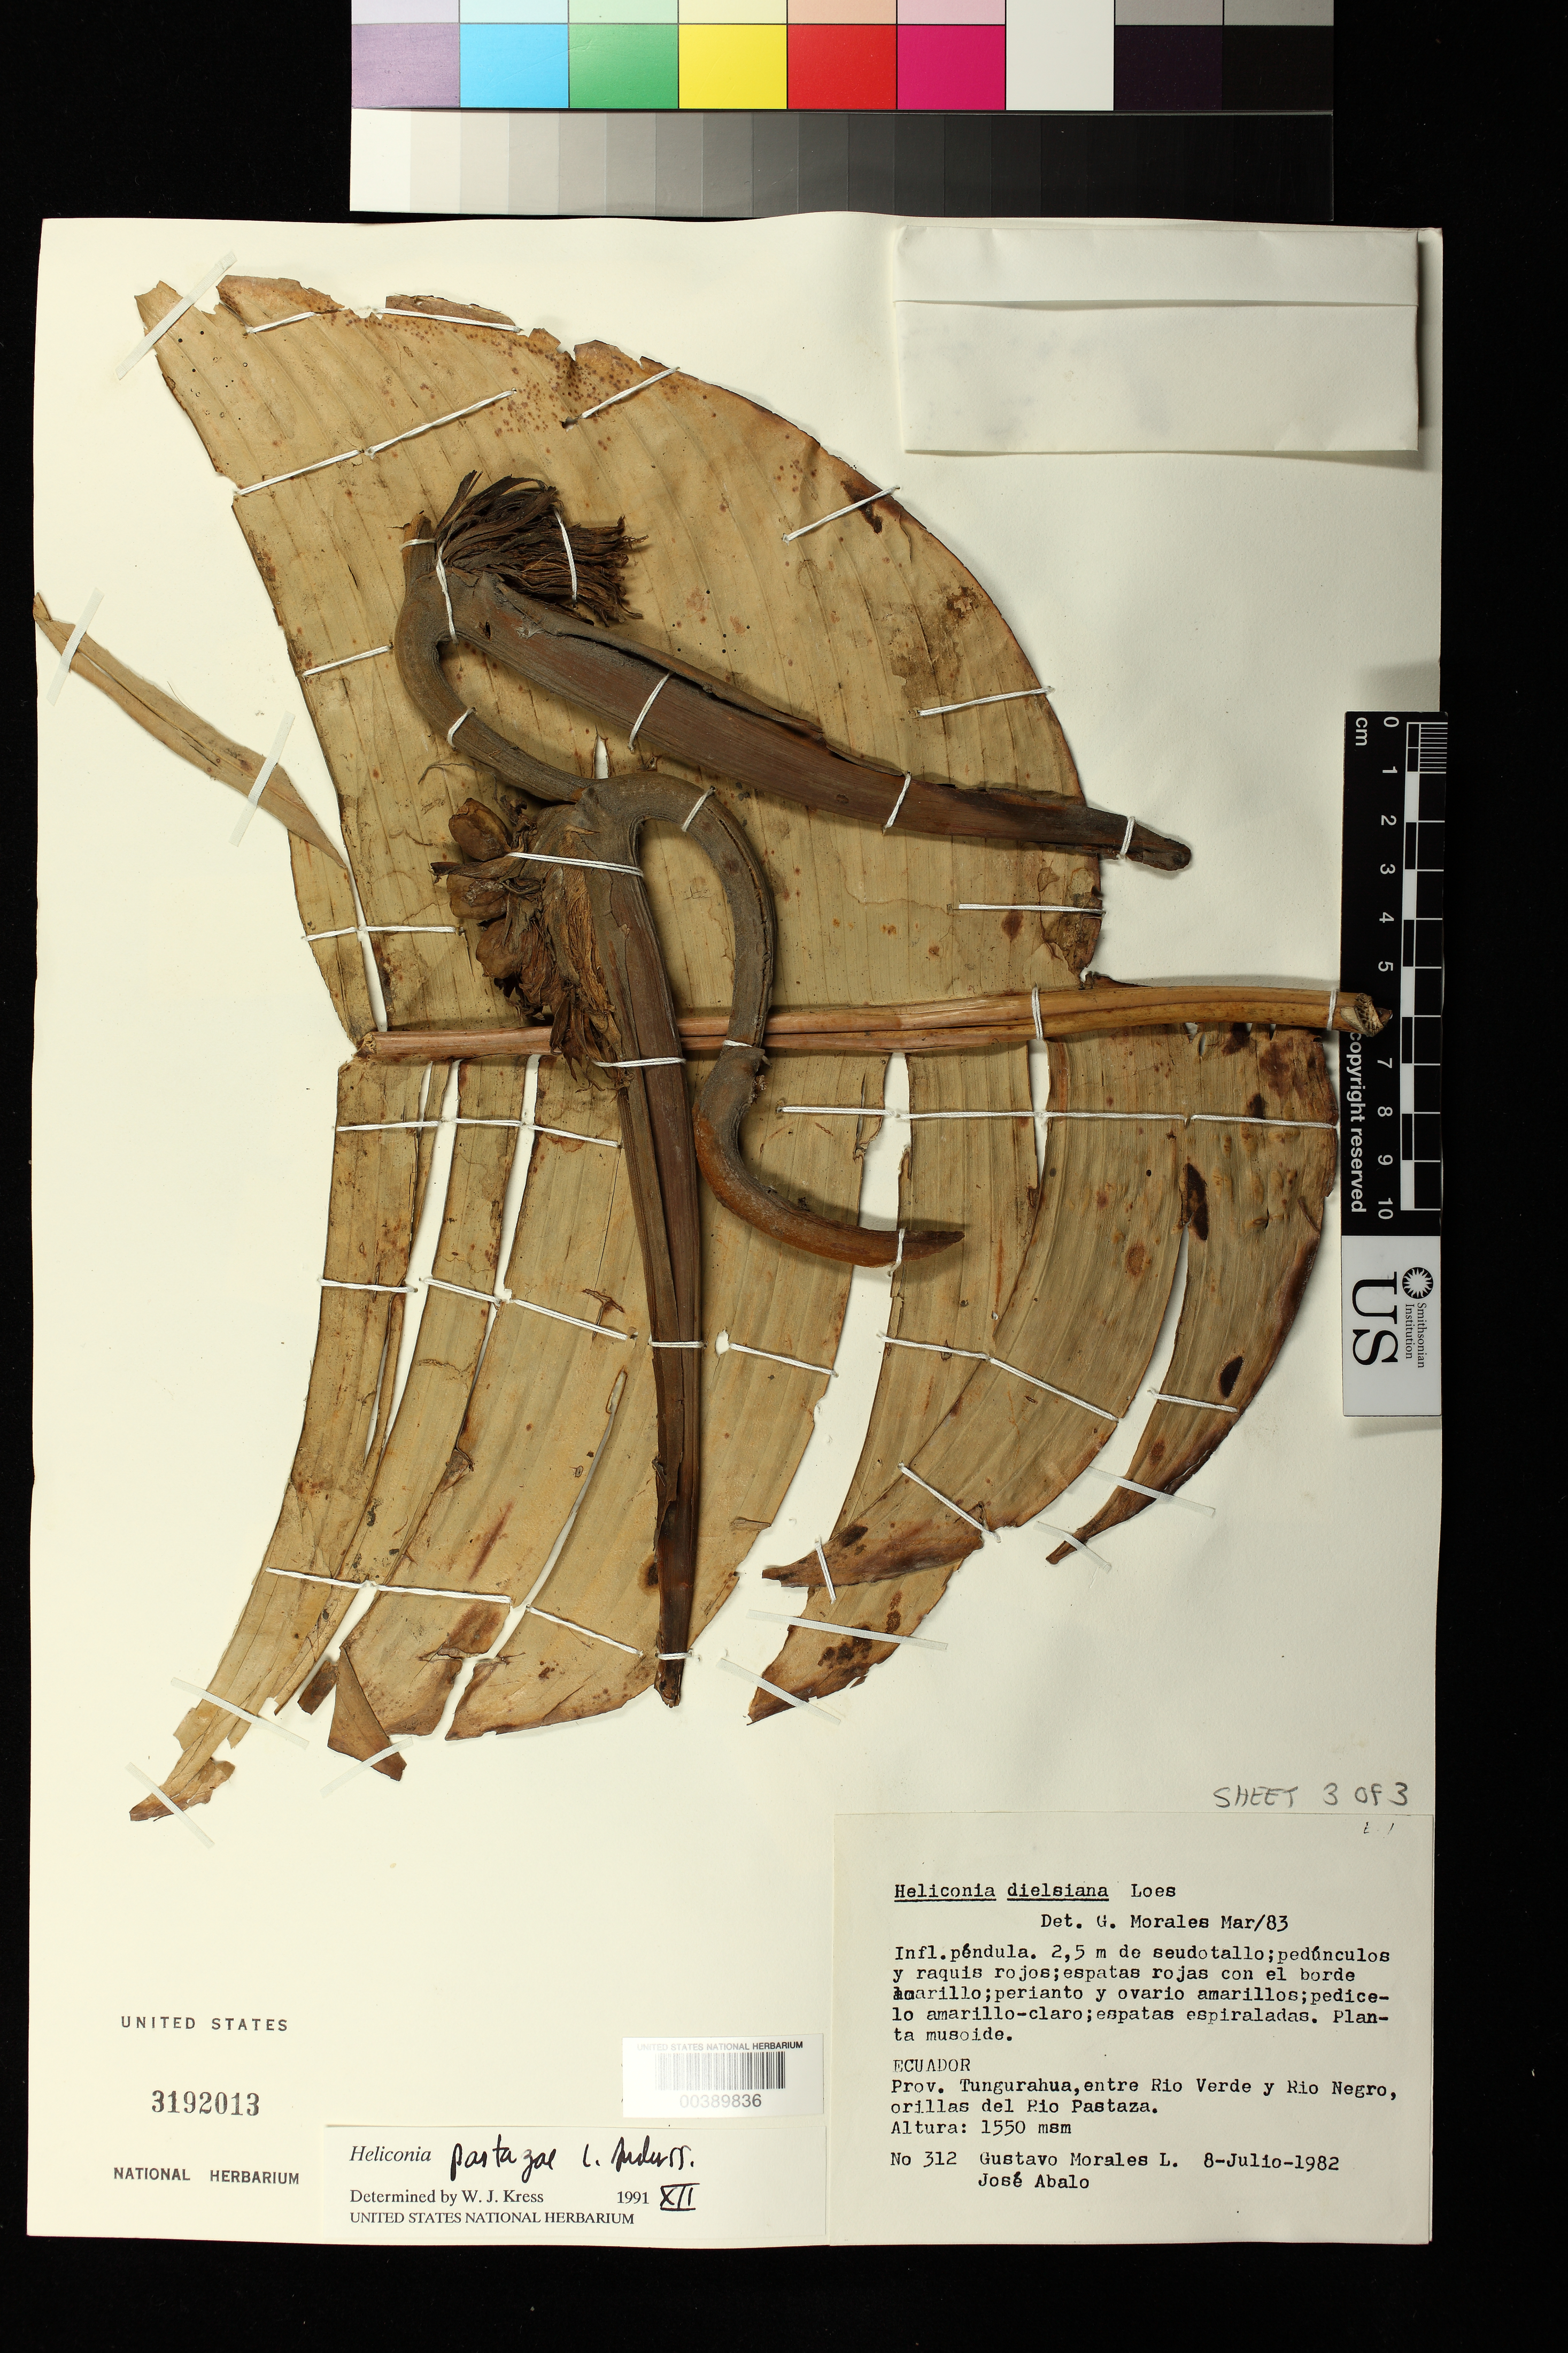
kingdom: Plantae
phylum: Tracheophyta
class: Liliopsida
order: Zingiberales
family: Heliconiaceae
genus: Heliconia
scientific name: Heliconia pastazae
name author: L. Andersson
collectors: G. Morales L. & J. E. Abalo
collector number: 312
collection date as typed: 08 Jul 1982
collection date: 1982-07-08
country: Ecuador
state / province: Tungurahua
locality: Entre Rio Verde y Rio Negro, Orilas del Rio pastaza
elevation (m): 1550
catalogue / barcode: US 3192013